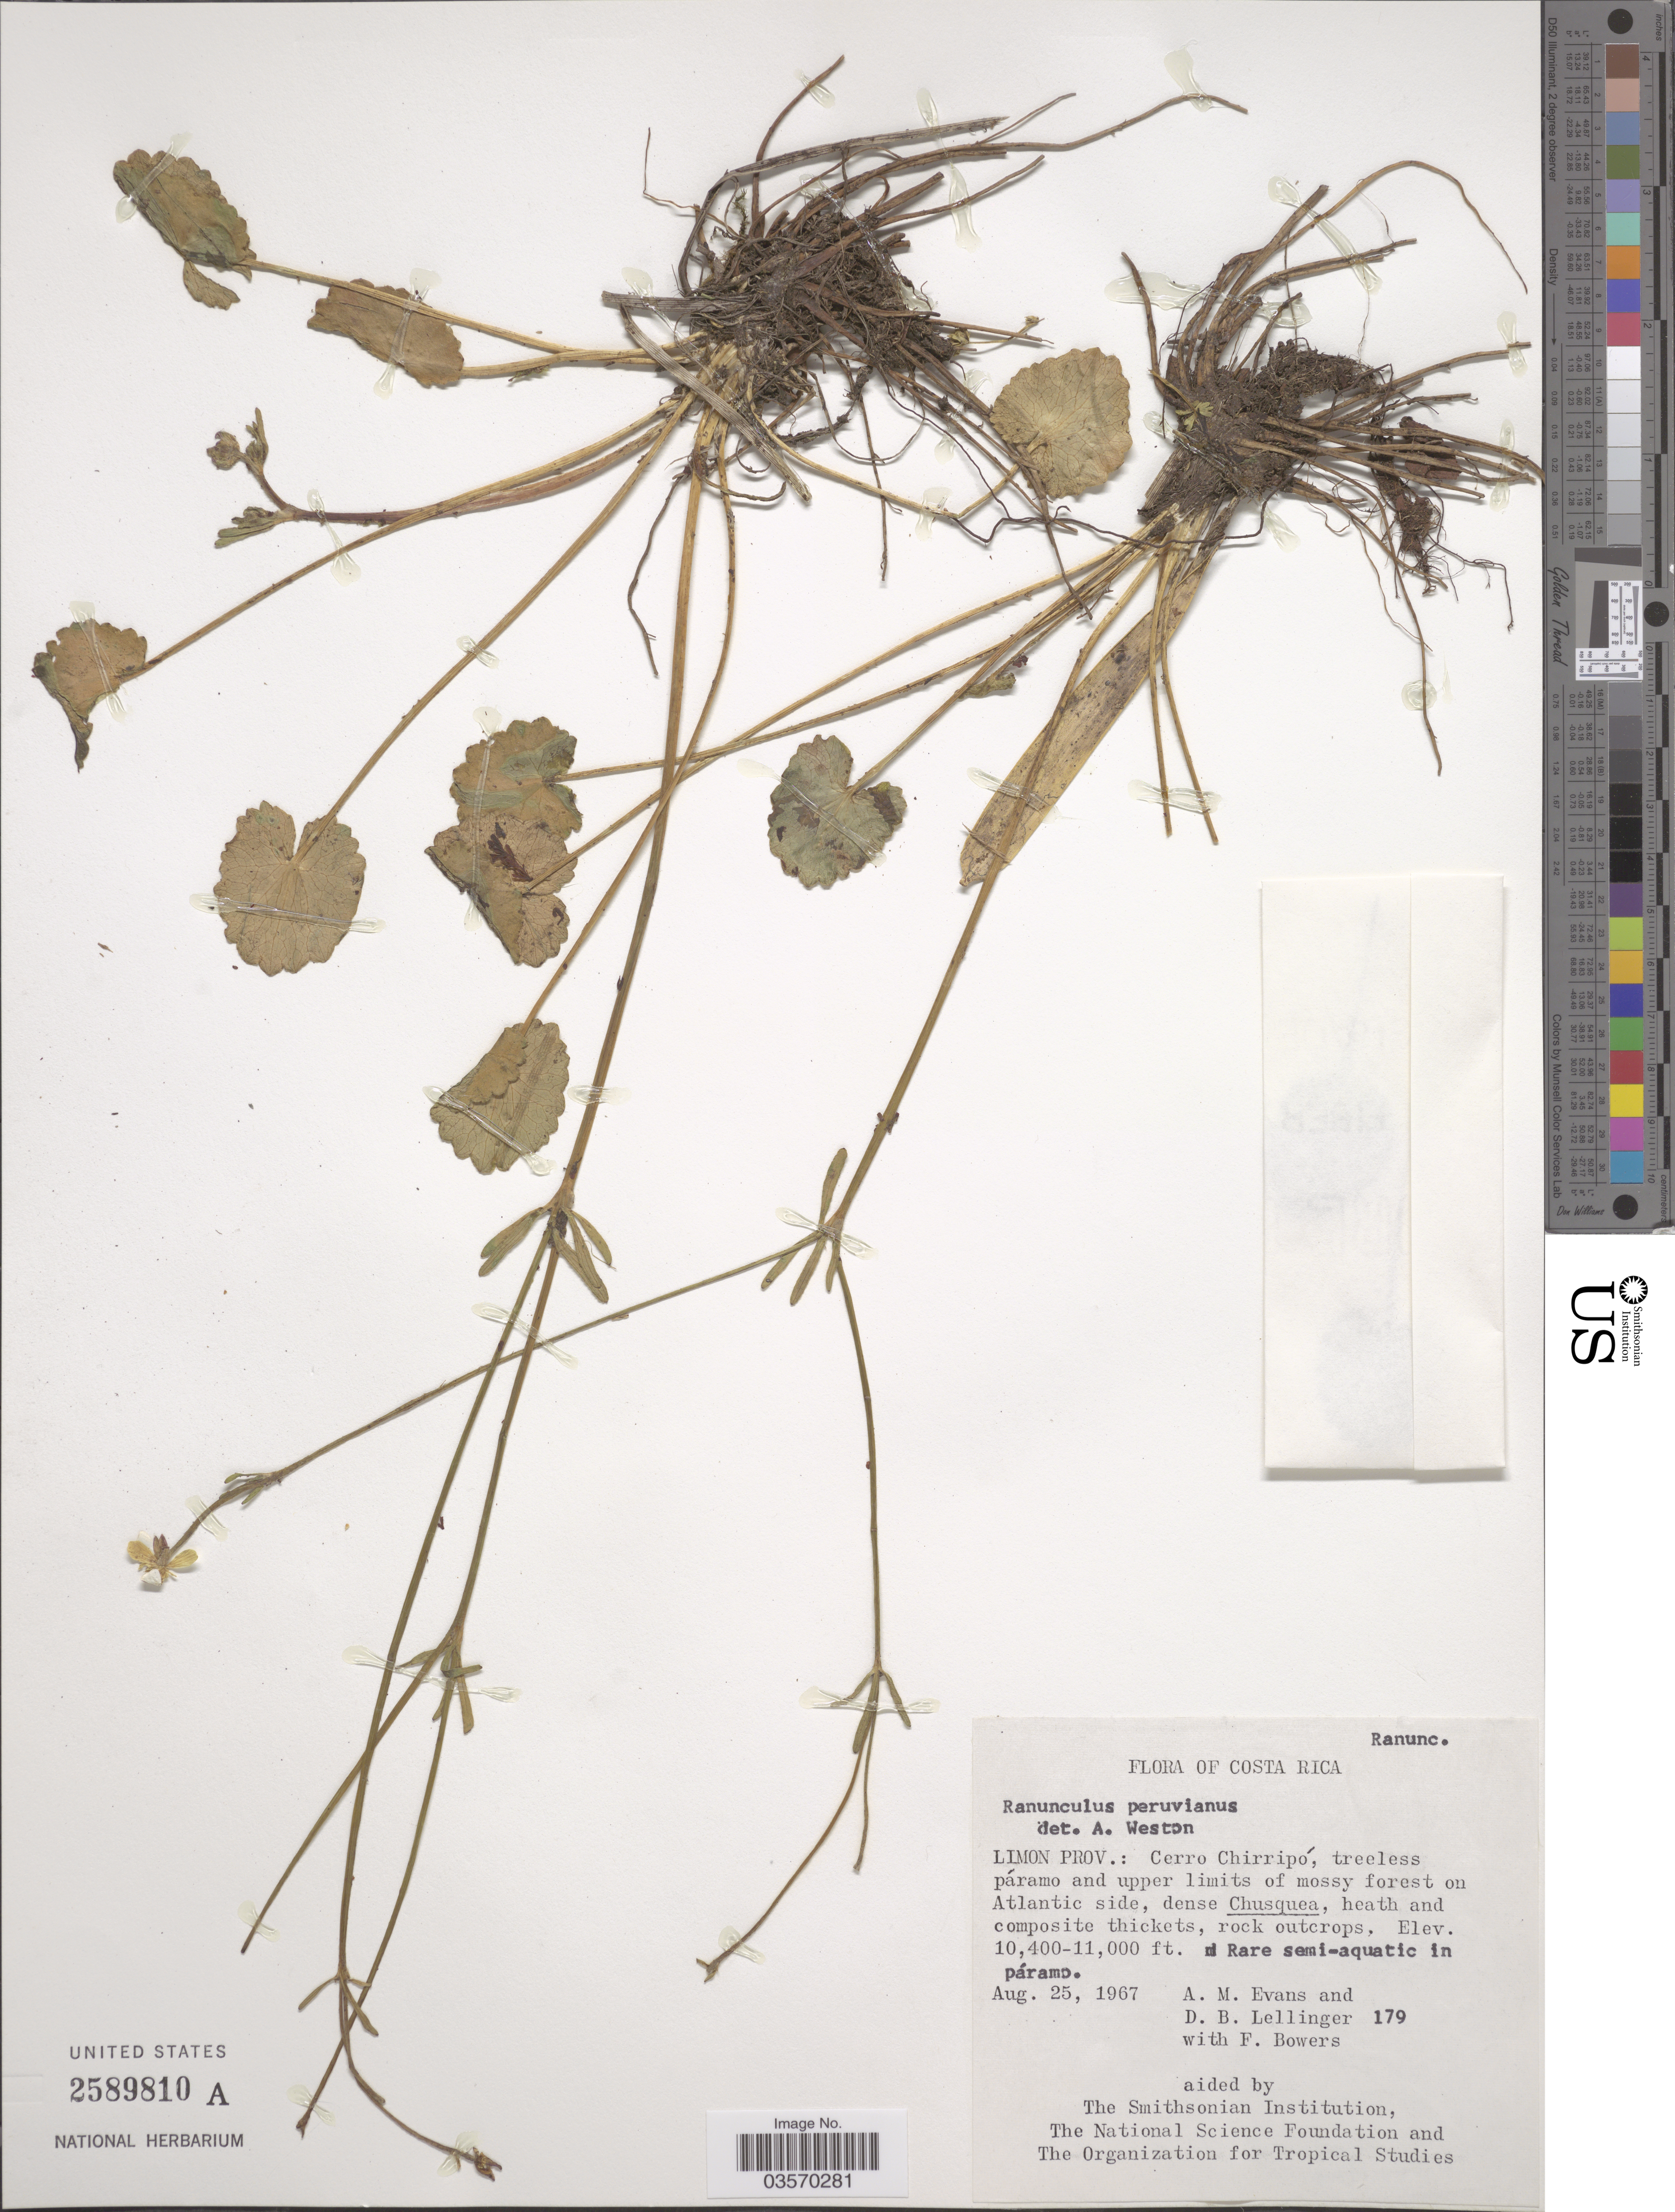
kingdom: Plantae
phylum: Tracheophyta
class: Magnoliopsida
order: Ranunculales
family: Ranunculaceae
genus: Ranunculus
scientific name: Ranunculus peruvianus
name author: Pers.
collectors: A. M. Evans, D. B. Lellinger & F. Bowers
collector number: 179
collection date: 1967-08-25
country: Costa Rica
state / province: Limón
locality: Cerro Chirripó, on Atlantic side.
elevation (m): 3170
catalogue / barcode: US 2589810A